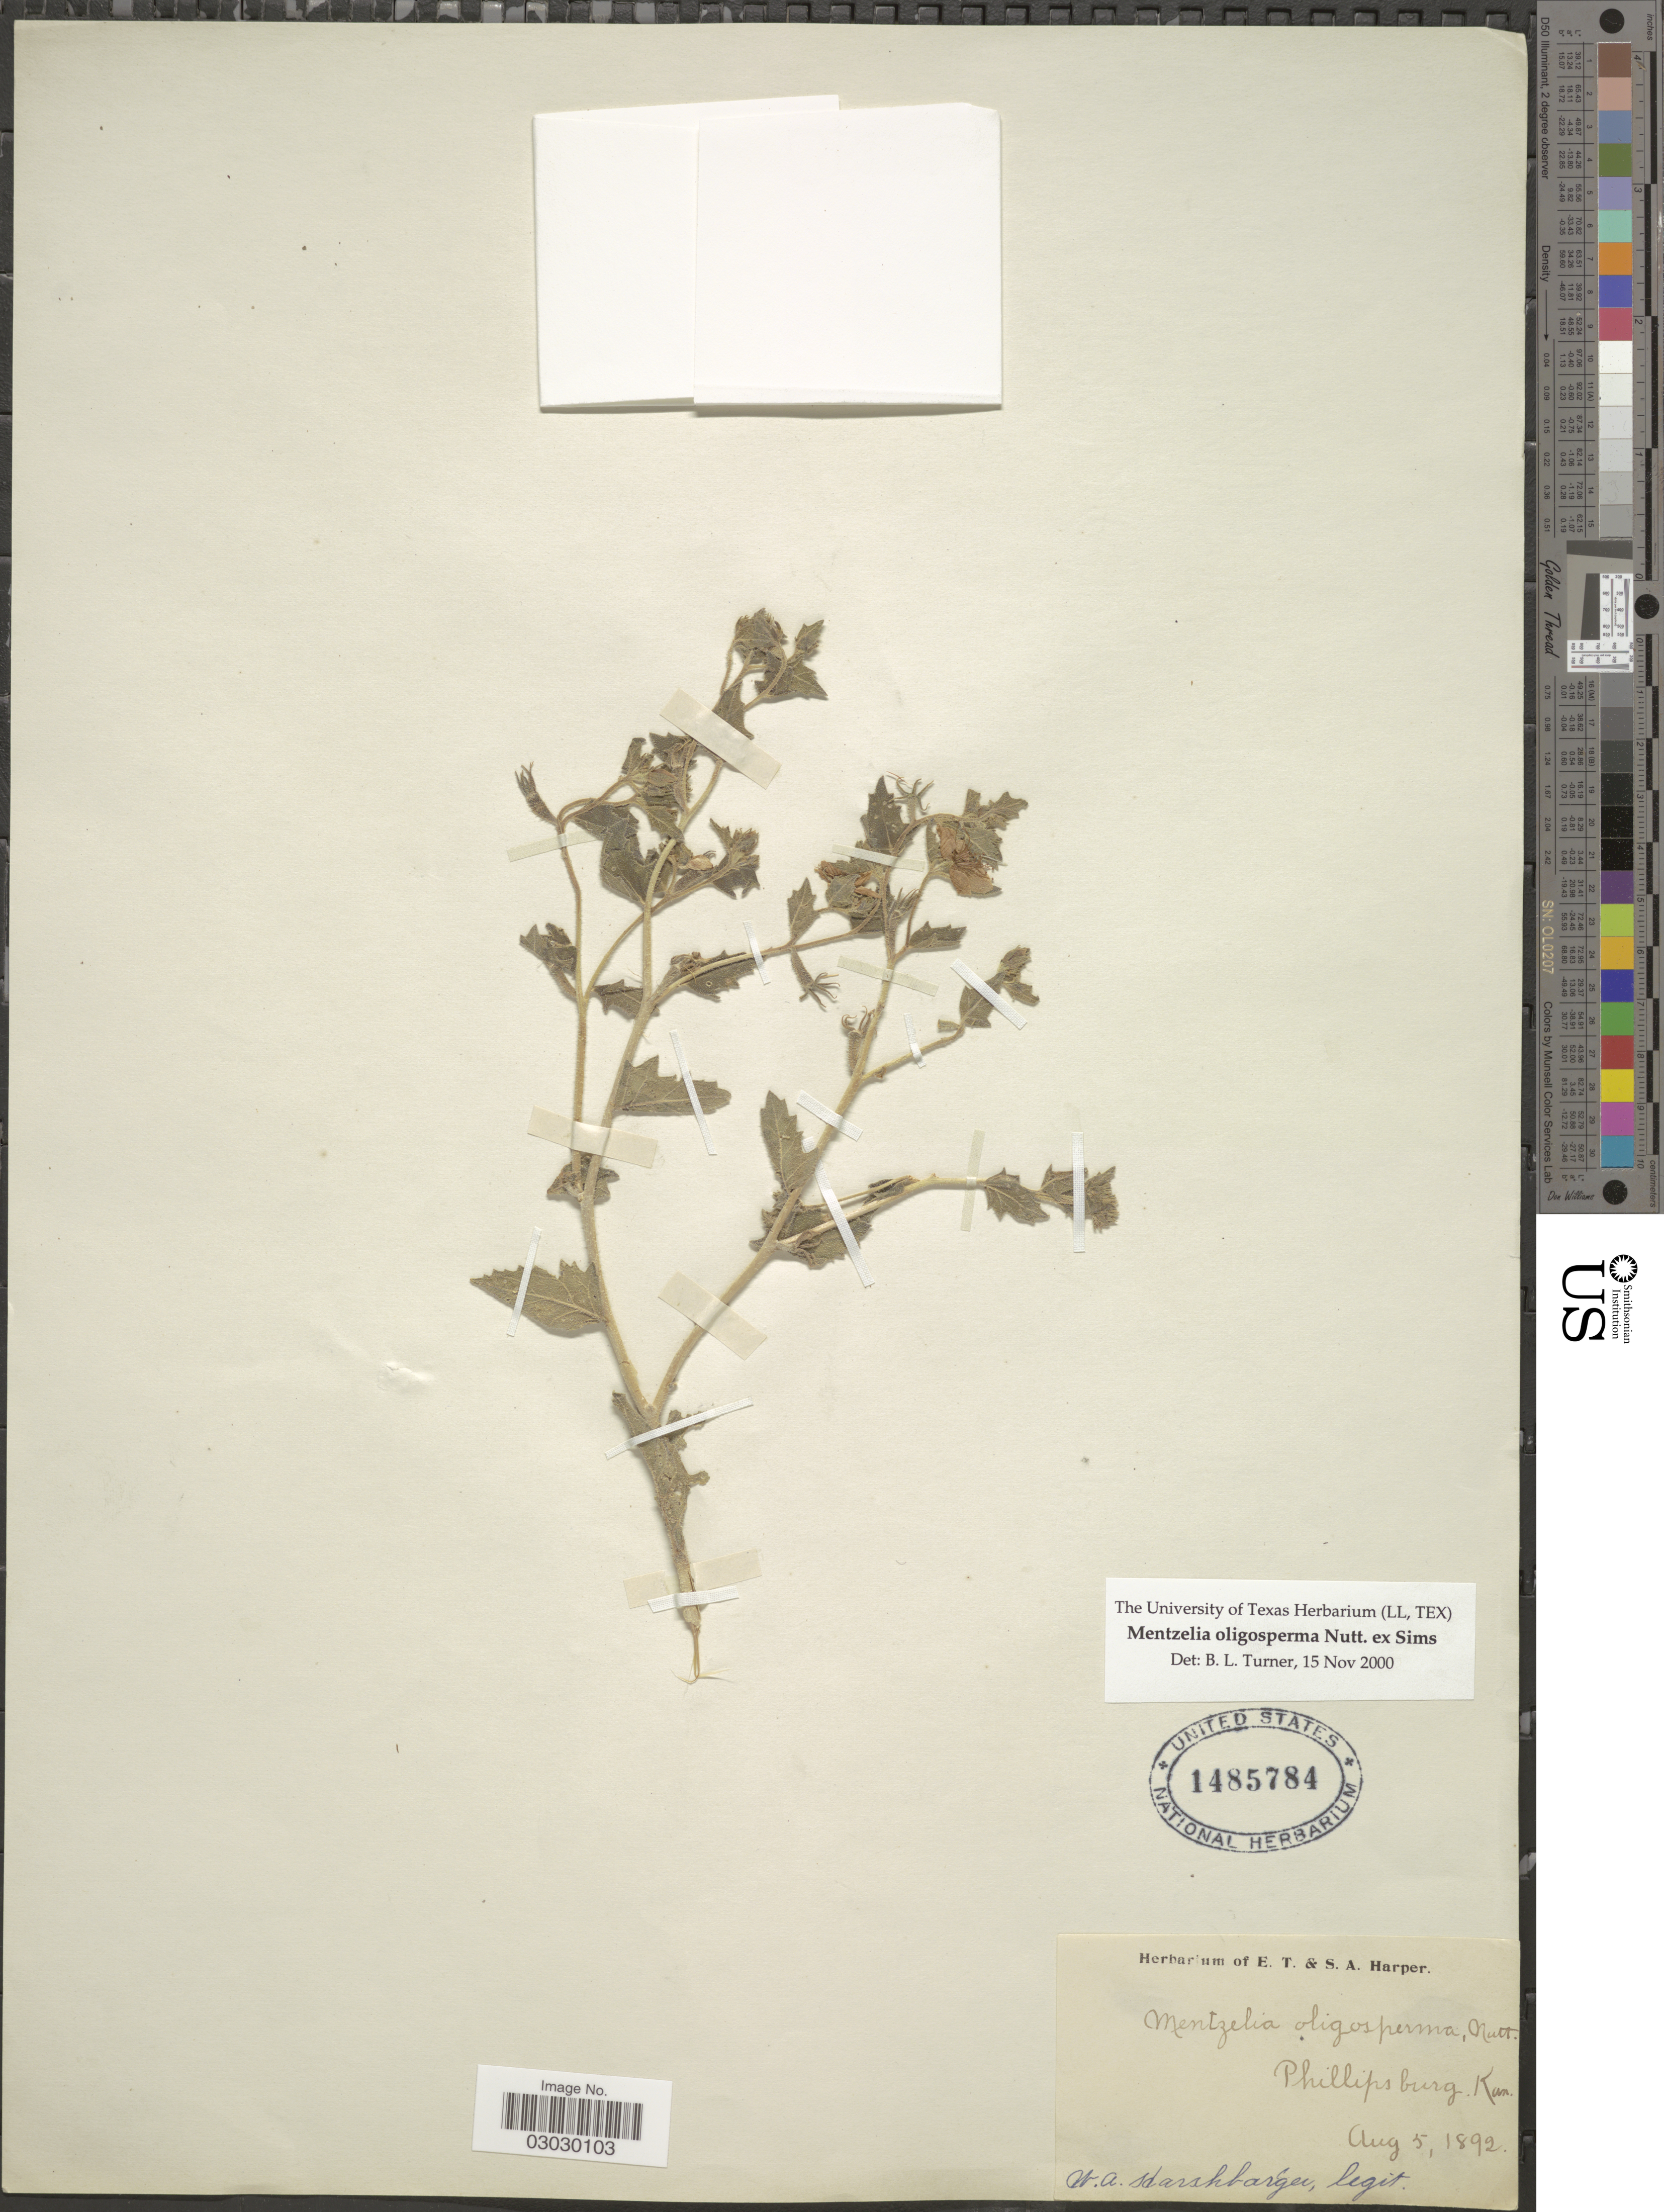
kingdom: Plantae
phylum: Tracheophyta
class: Magnoliopsida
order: Cornales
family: Loasaceae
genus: Mentzelia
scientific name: Mentzelia oligosperma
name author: Nutt. ex Sims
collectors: W. Starshbarger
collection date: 1892-08-05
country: United States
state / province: Kansas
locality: Phillipsburg, Kan.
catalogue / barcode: US 1485784